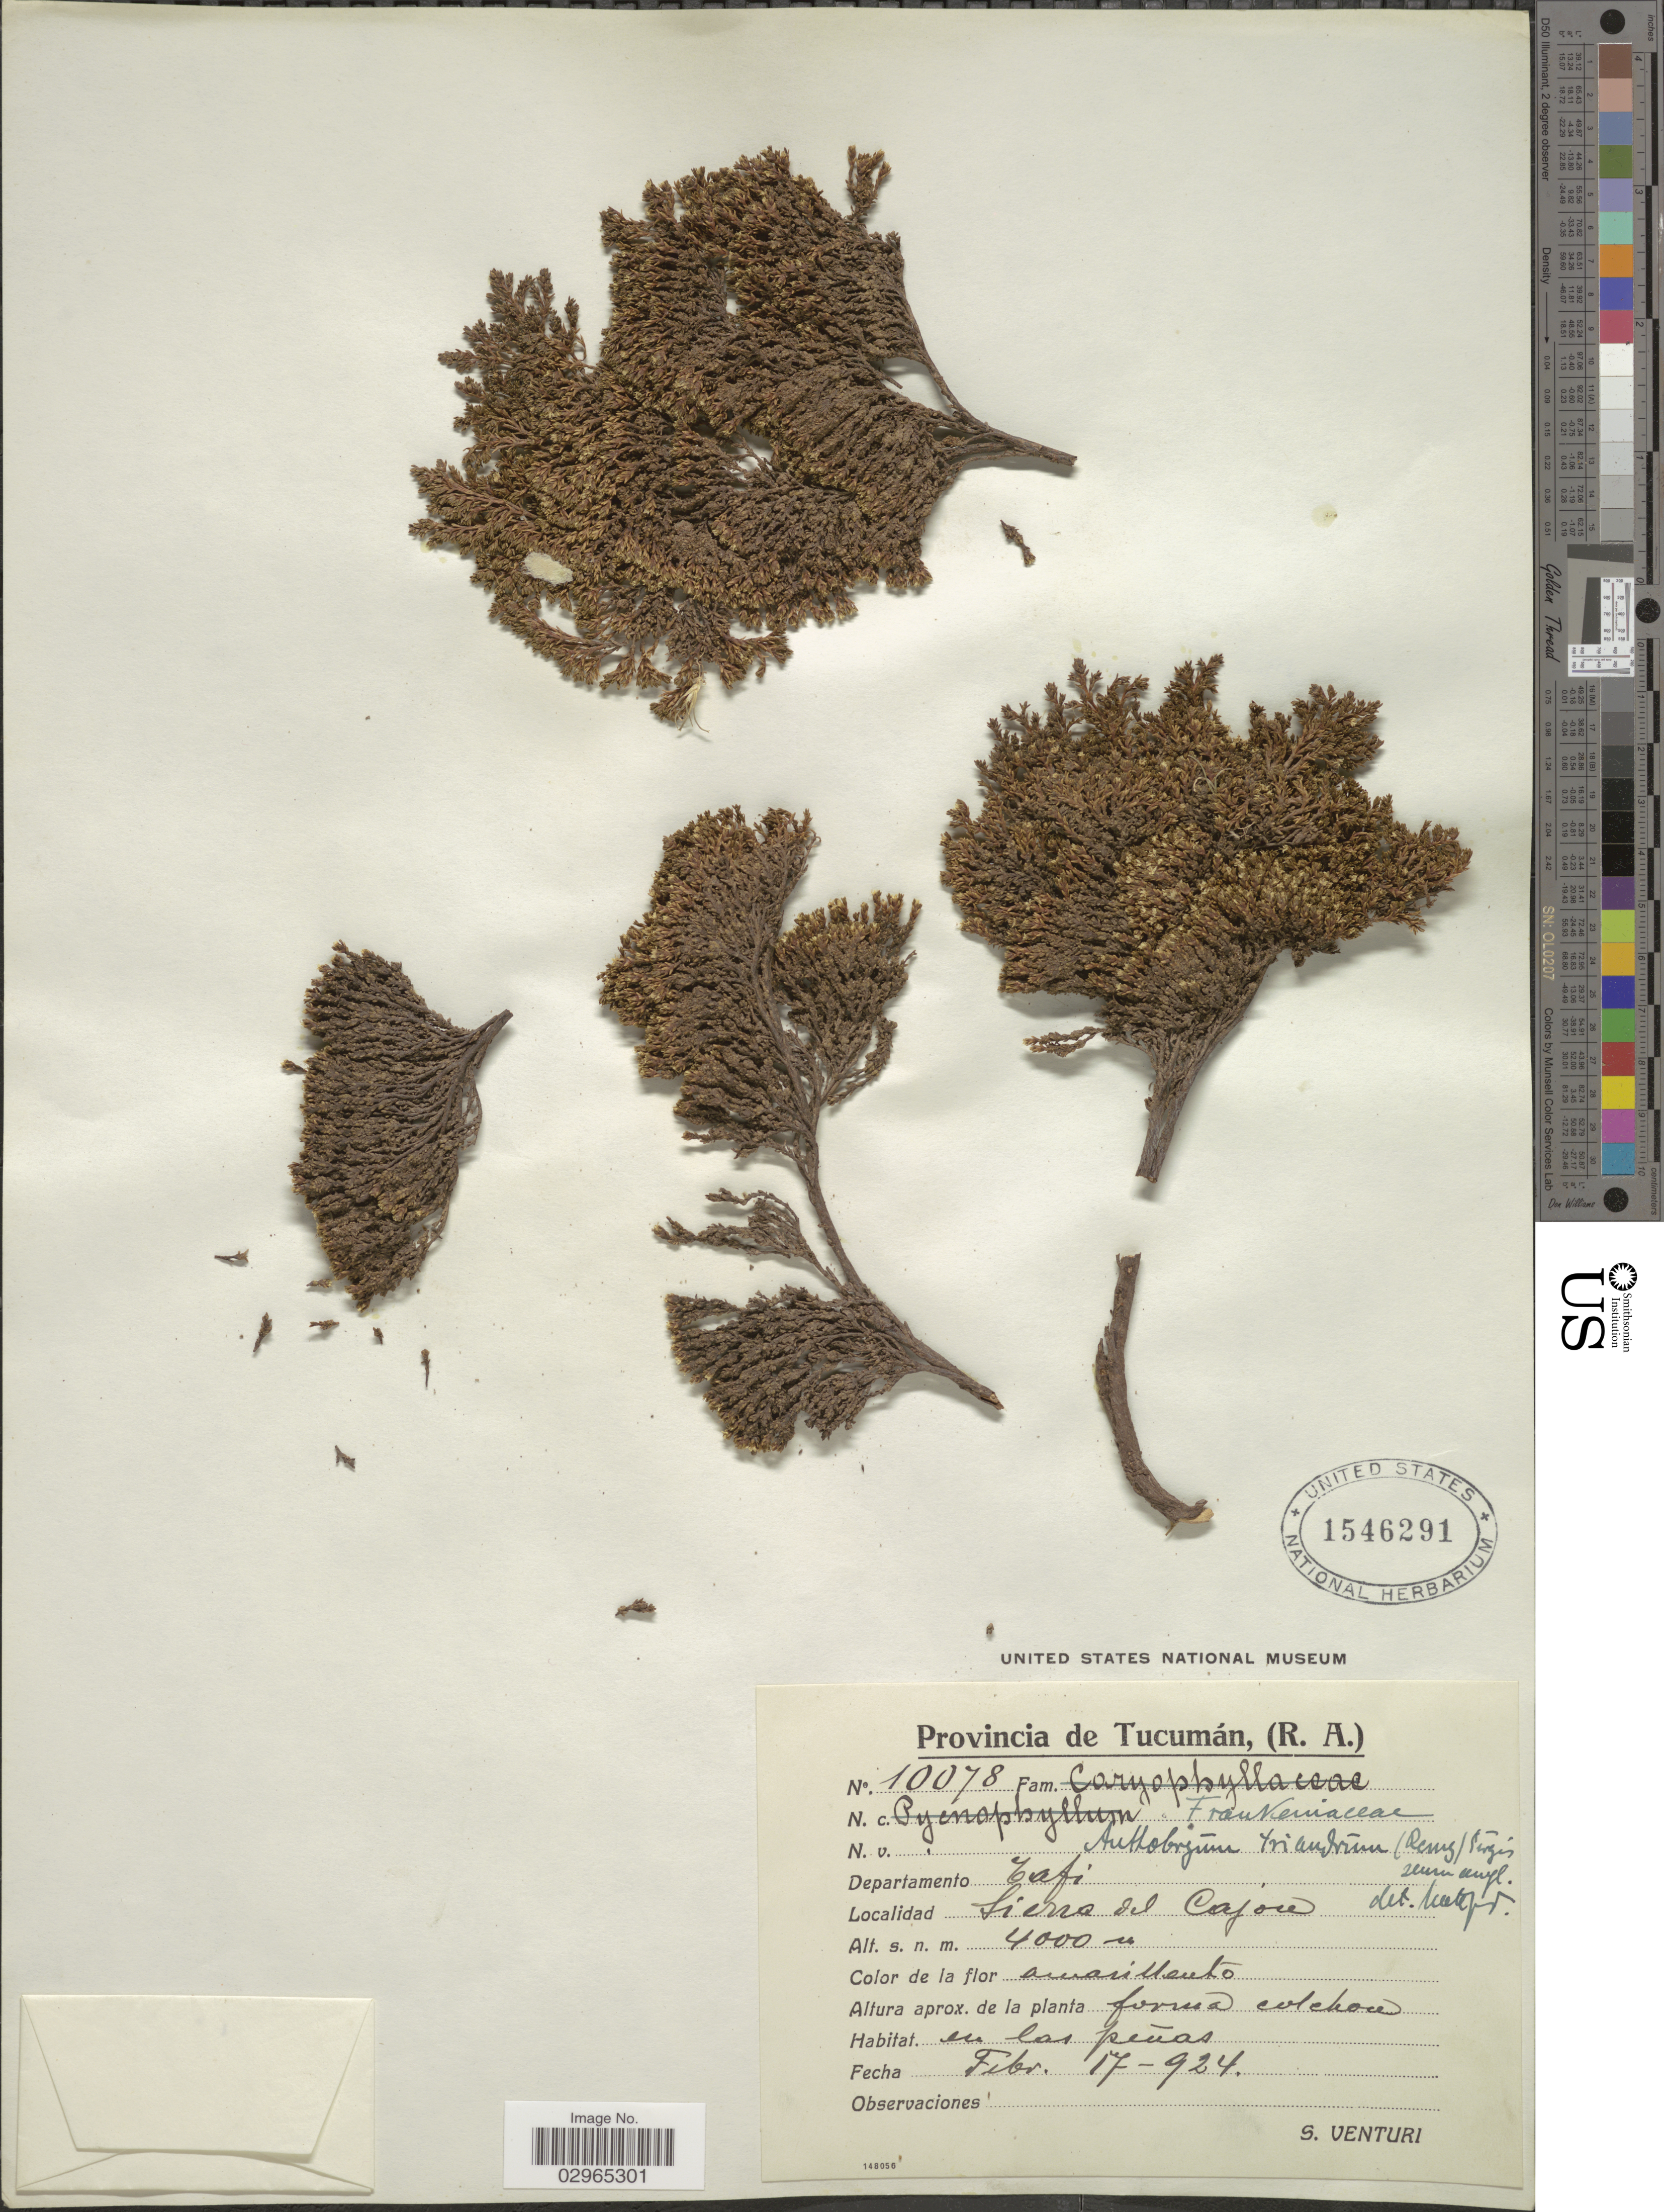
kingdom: Plantae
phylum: Tracheophyta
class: Magnoliopsida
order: Caryophyllales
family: Frankeniaceae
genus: Anthobryum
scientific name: Anthobryum triandrum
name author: (J. Rémy) Surgis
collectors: S. Venturi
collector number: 10078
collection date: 1924-02-17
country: Argentina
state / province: Tucuman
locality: Provincia de Tucumán, (R.A.). Departamento Tafi. Sierra del Cajou.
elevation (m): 4000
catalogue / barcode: US 1546291